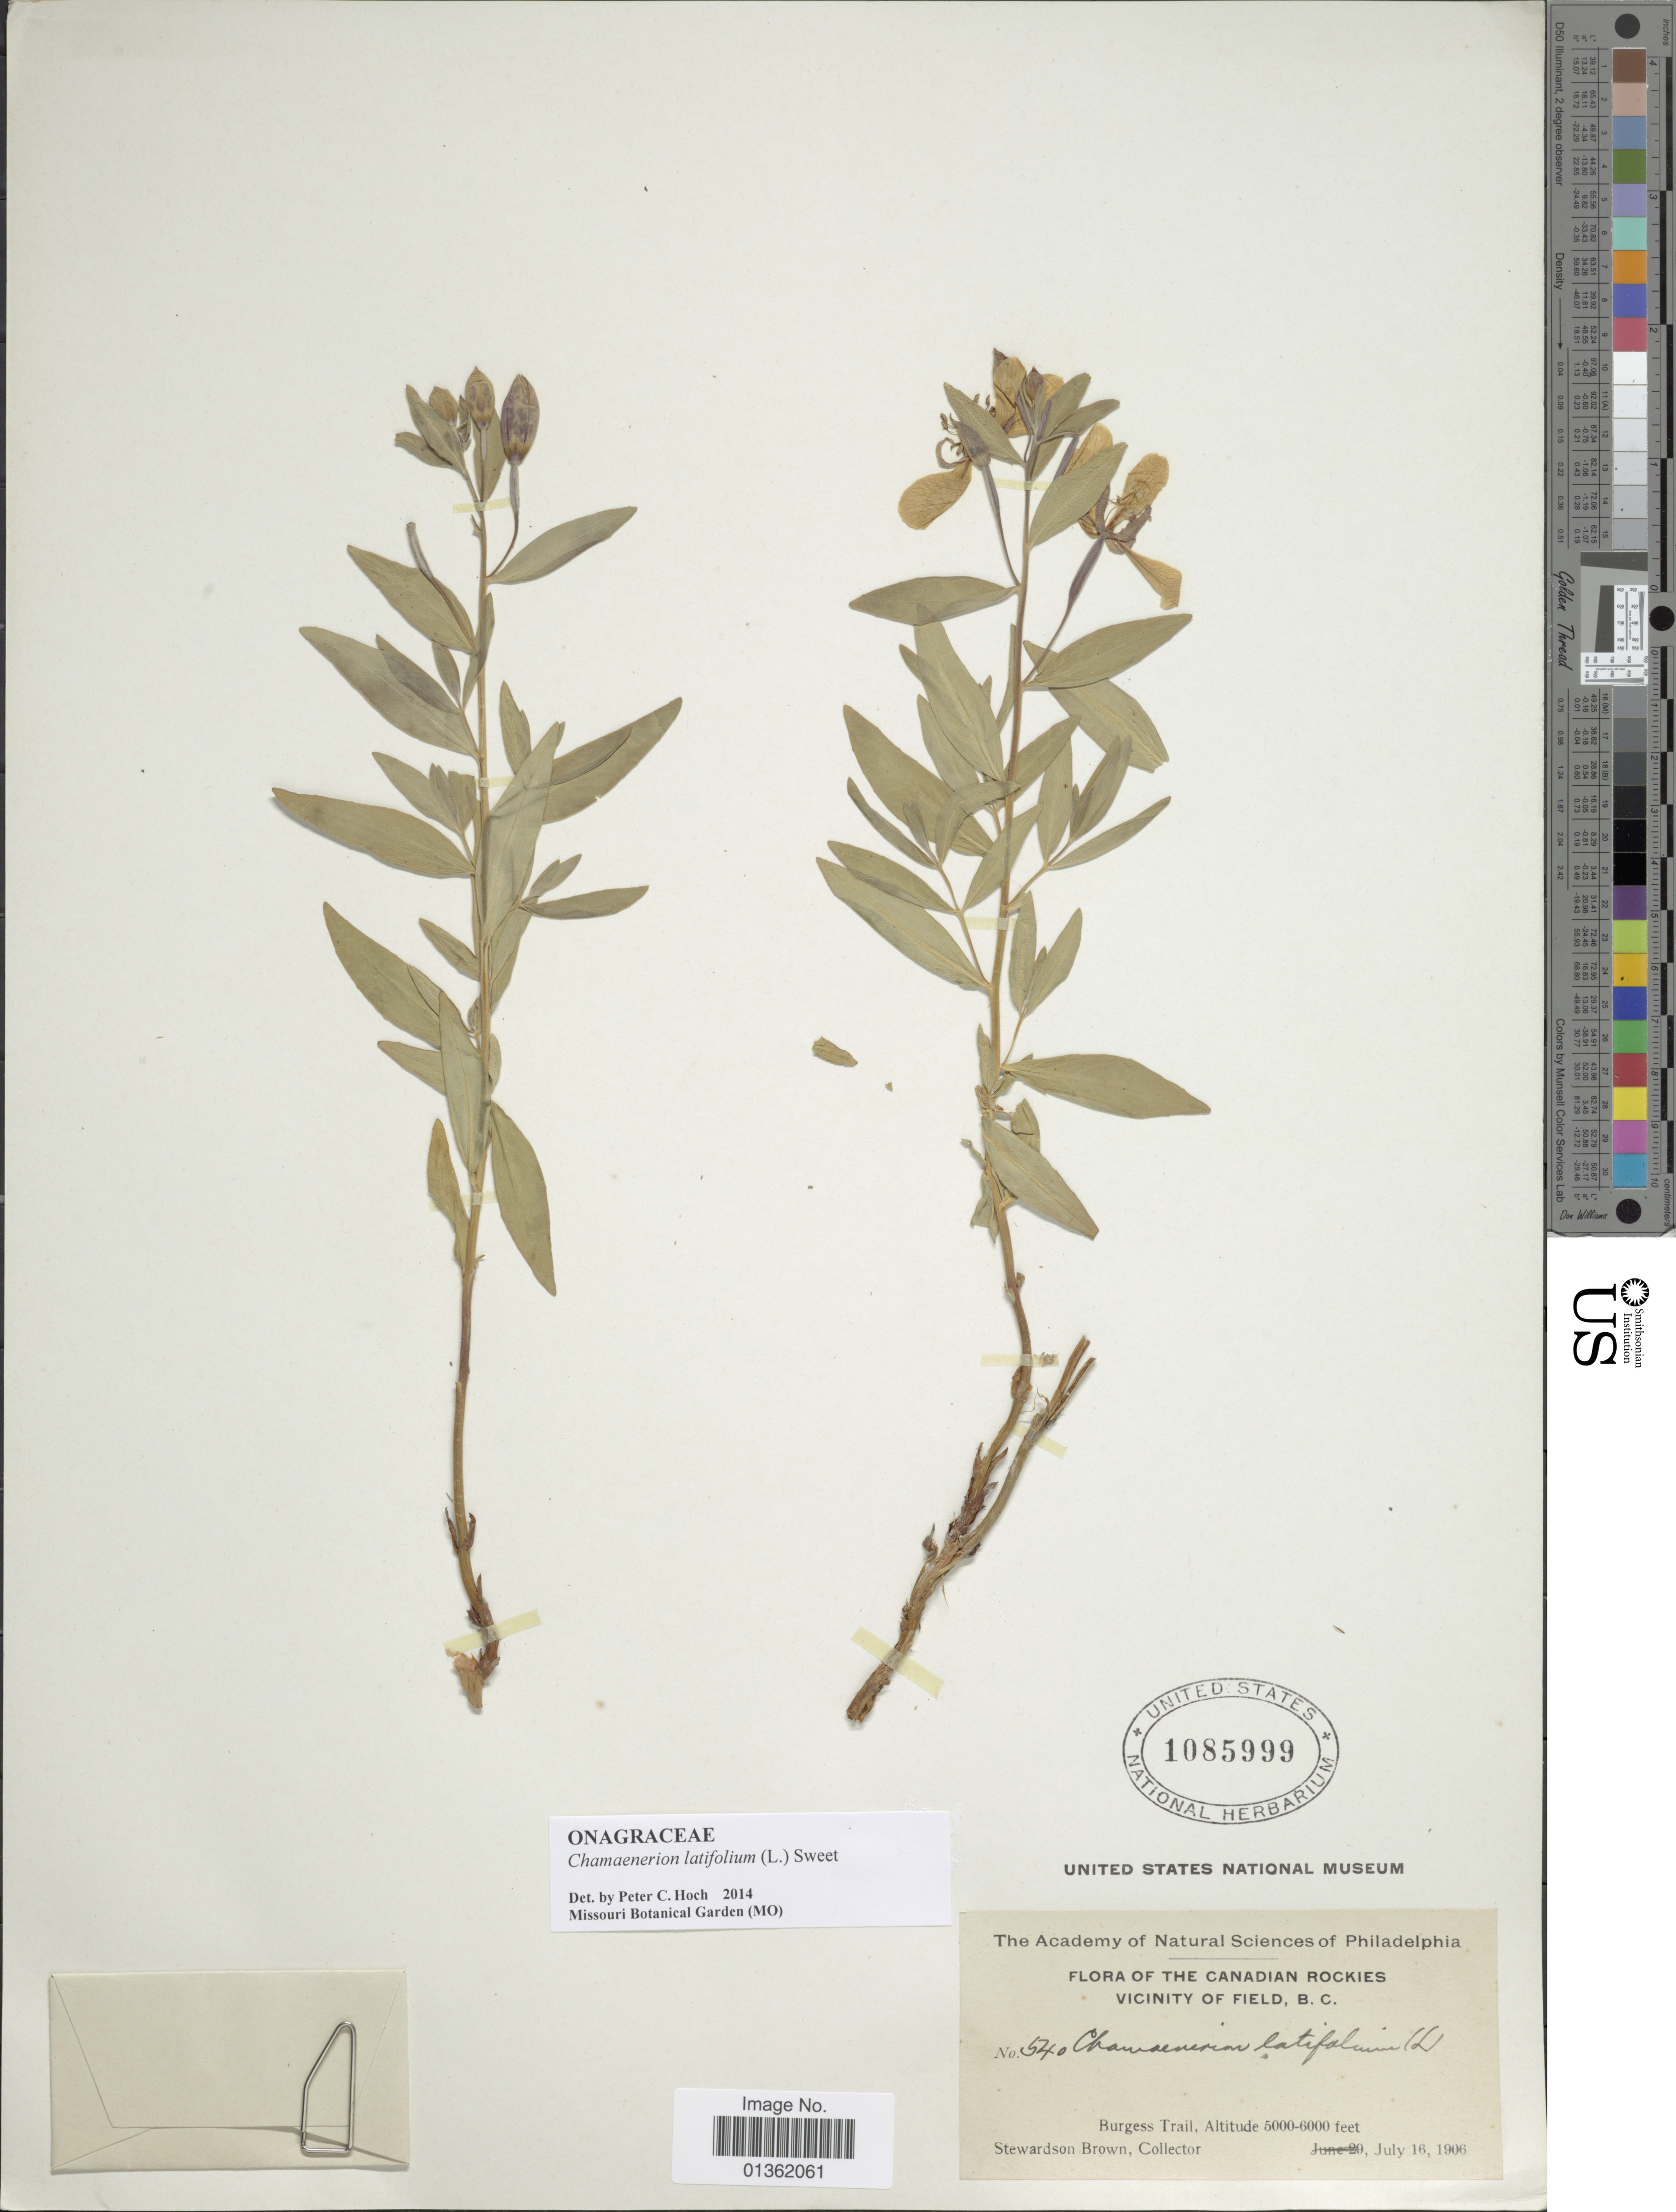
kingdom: Plantae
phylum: Tracheophyta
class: Magnoliopsida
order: Myrtales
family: Onagraceae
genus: Chamaenerion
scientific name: Chamaenerion latifolium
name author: (L.) Th. Fr. & Lange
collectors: S. Brown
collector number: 540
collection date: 1906-07-16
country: Canada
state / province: British Columbia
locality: Canadian Rockies. Vicinity of field, B.C. Burgess Trail.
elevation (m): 1524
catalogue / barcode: US 1085999